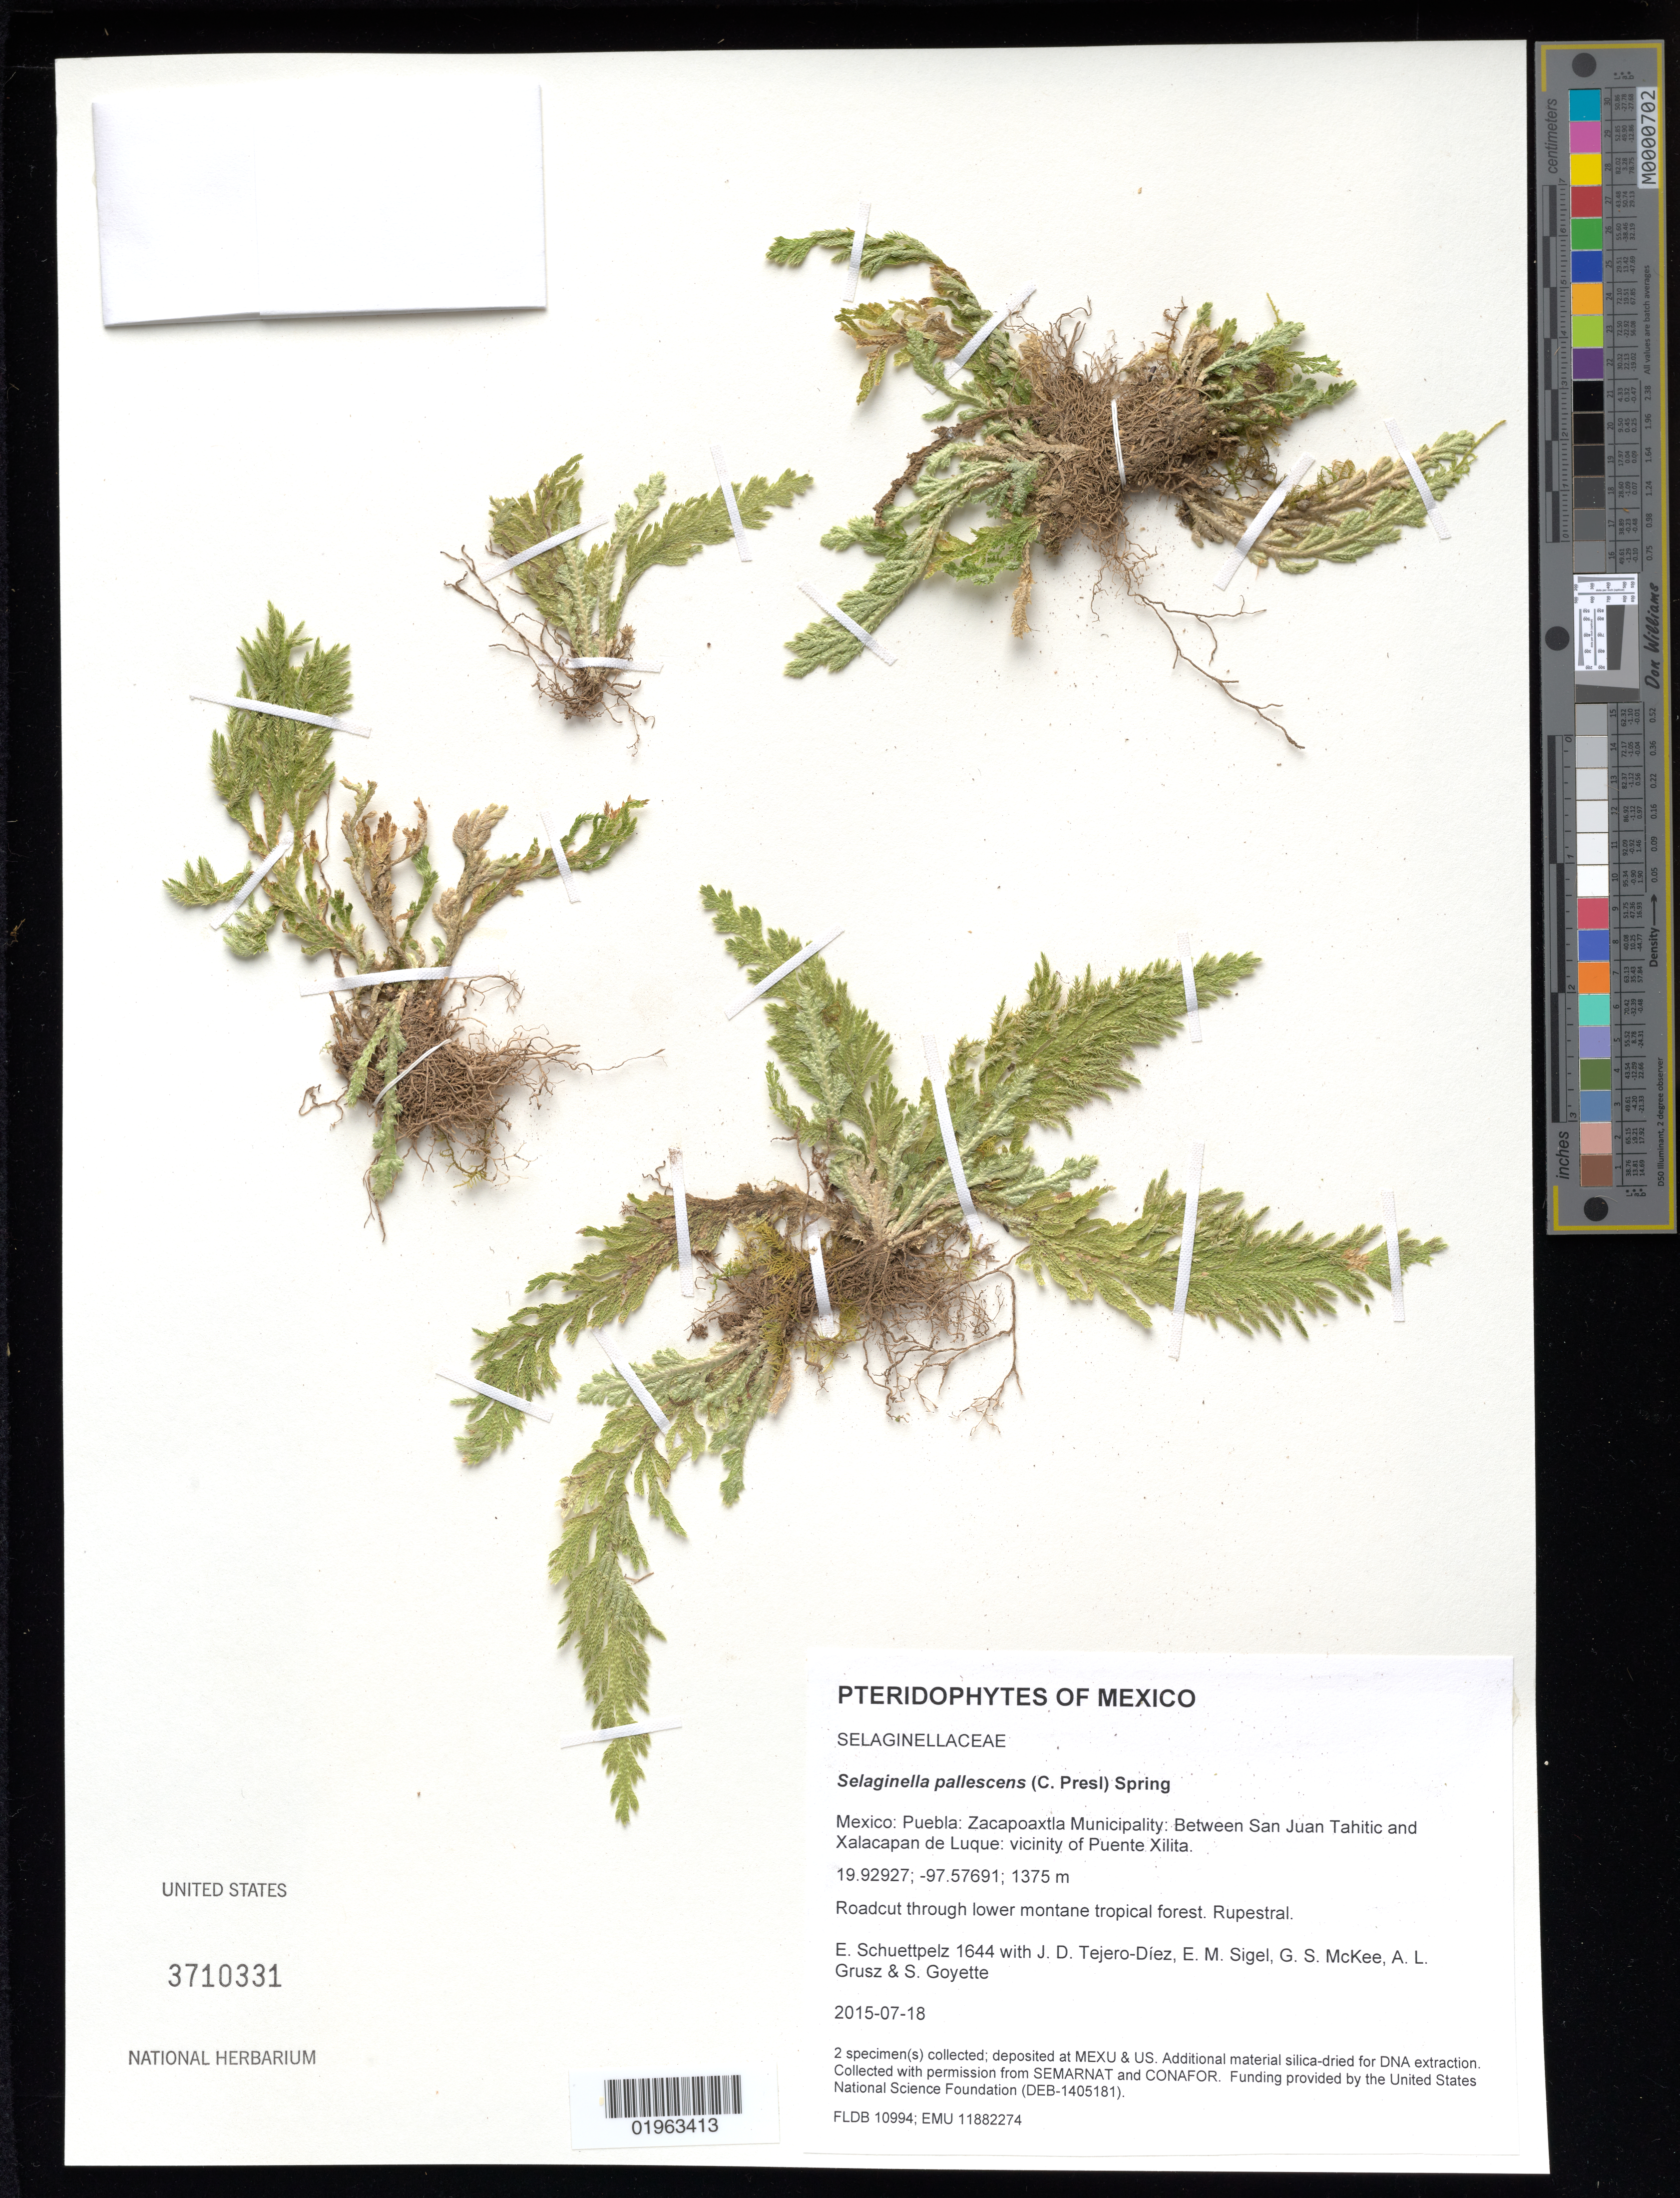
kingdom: Plantae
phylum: Tracheophyta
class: Lycopodiopsida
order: Selaginellales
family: Selaginellaceae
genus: Selaginella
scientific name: Selaginella pallescens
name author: (C. Presl) Spring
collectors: E. Schuettpelz, D. Tejero-Díez, E. M. Sigel, G. S. McKee & A. Grusz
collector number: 1644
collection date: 2015-07-18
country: Mexico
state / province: Puebla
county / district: Zacapoaxtla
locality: Between San Juan Tahitic and Xalacapan de Luque: vicinity of Puente Xilita.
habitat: Roadcut through lower montane tropical forest.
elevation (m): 1375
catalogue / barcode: US 3710331